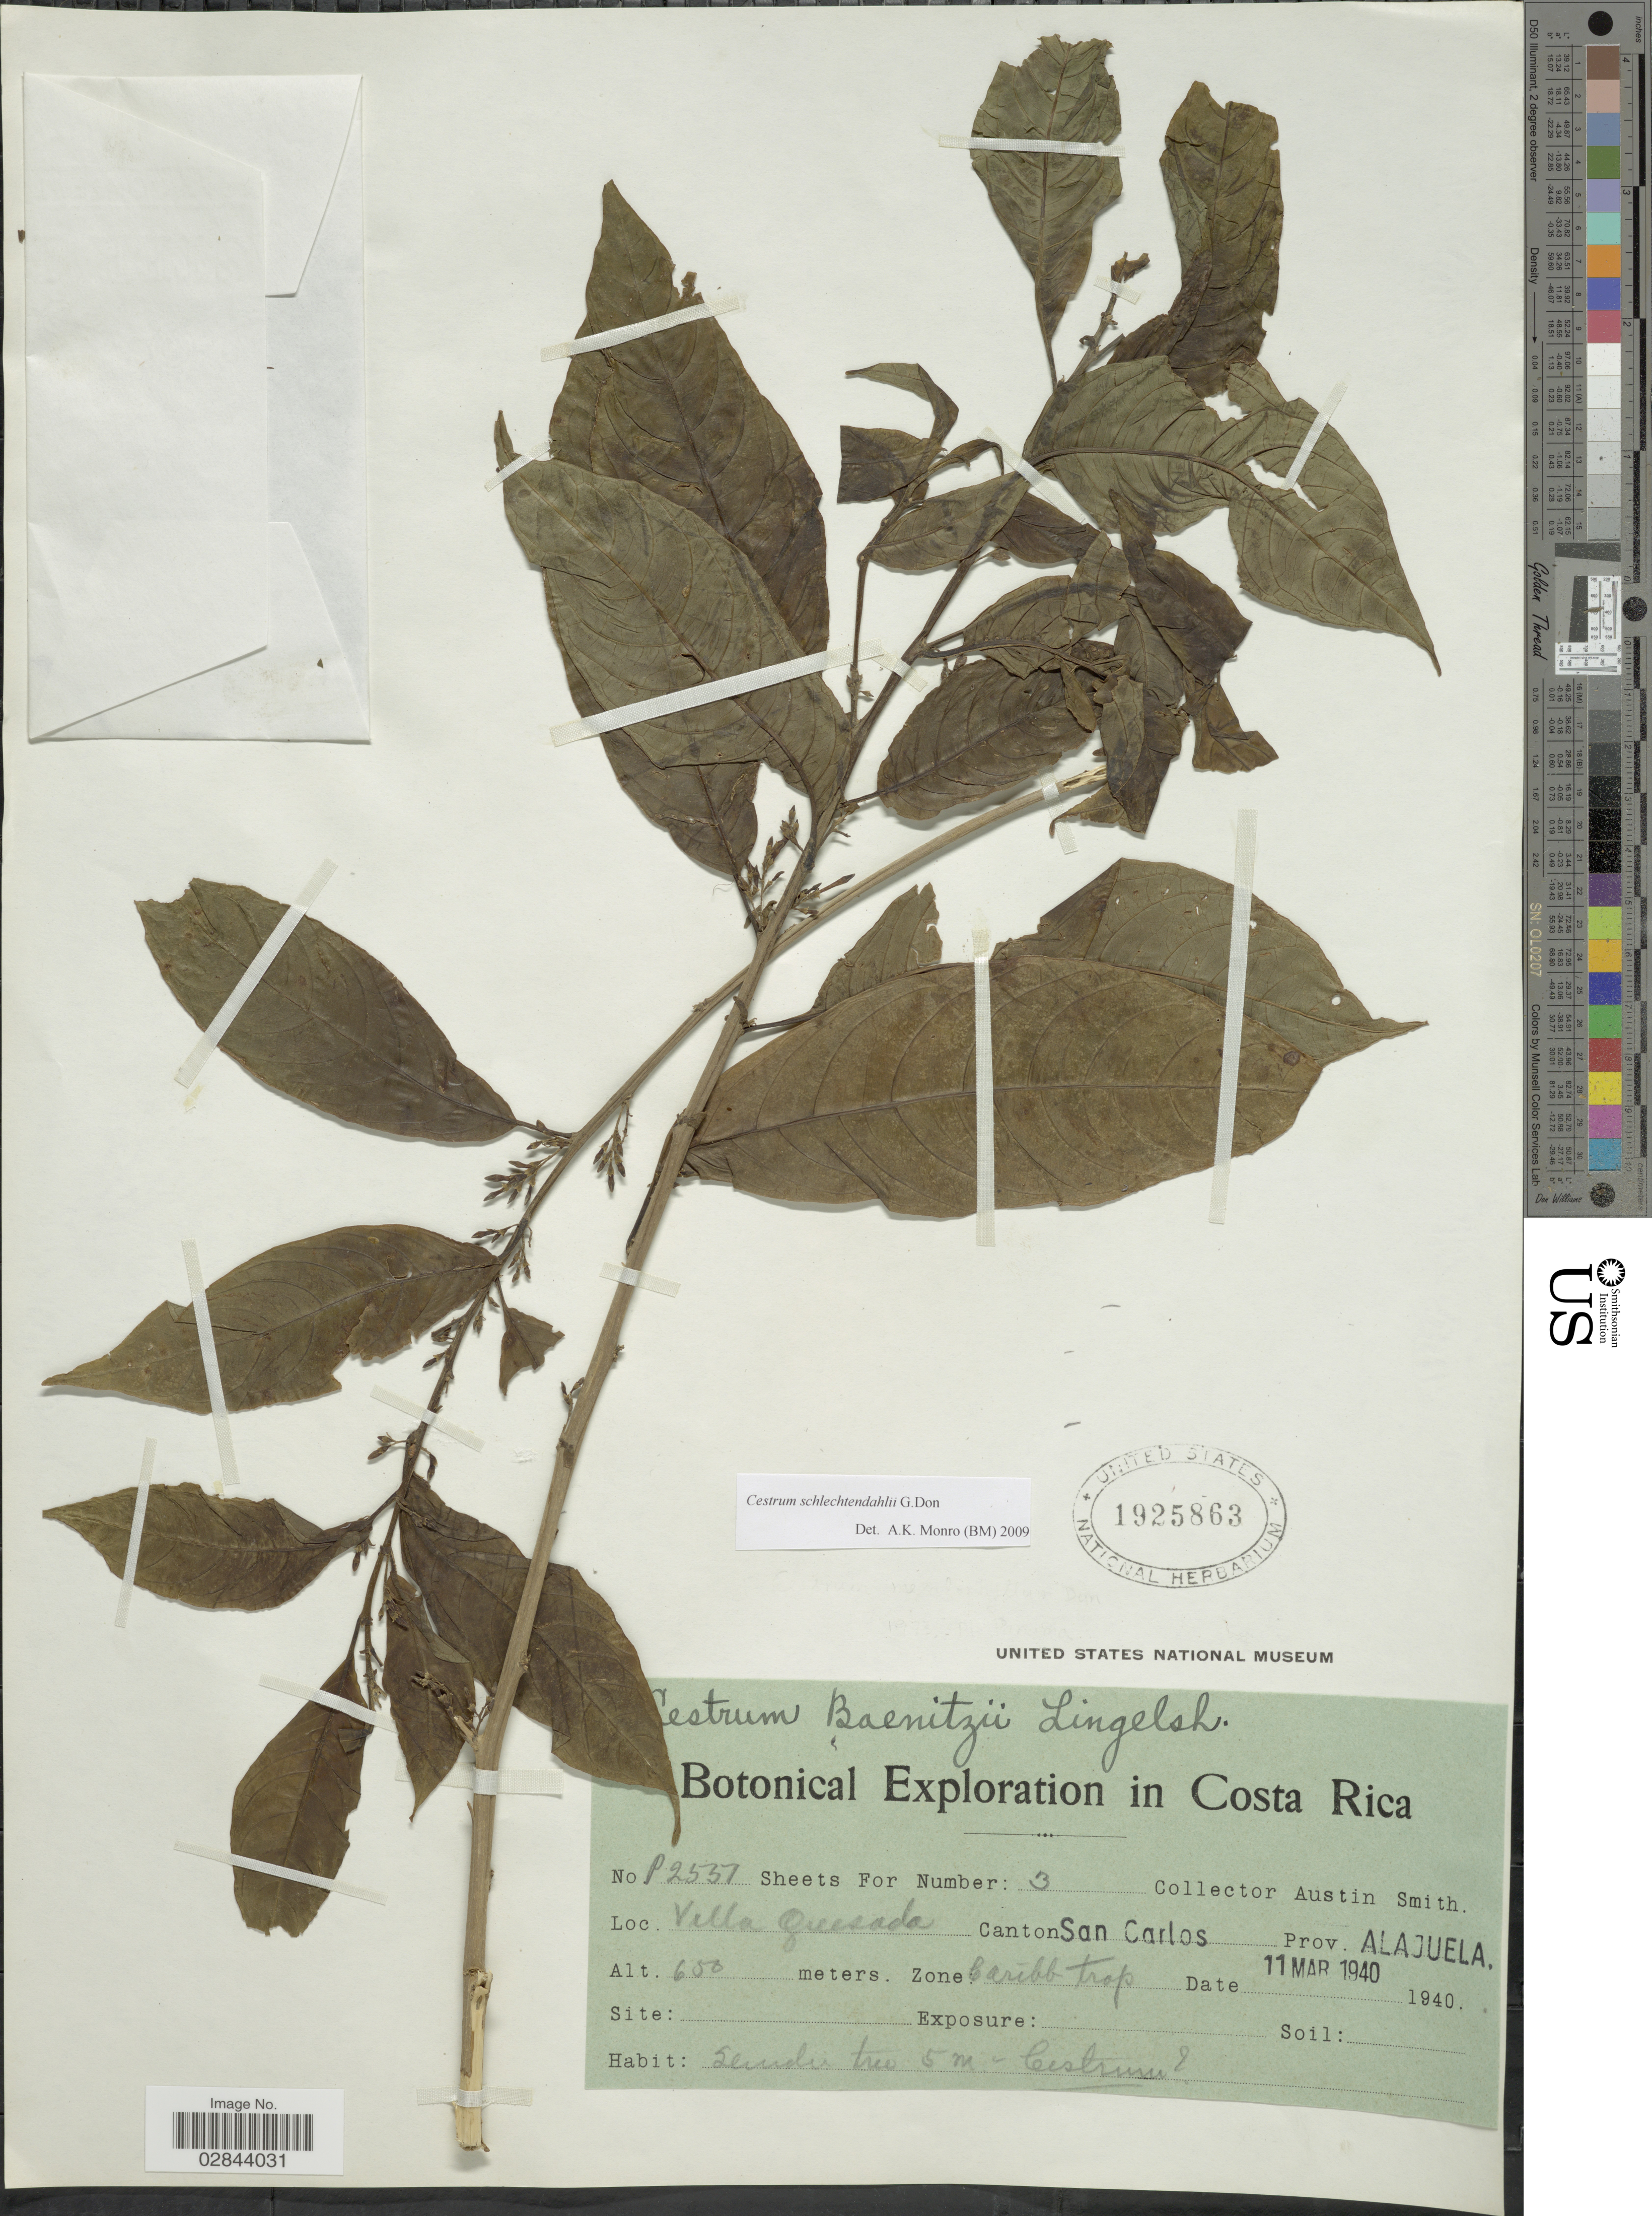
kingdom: Plantae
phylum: Tracheophyta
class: Magnoliopsida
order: Solanales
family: Solanaceae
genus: Cestrum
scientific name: Cestrum schlechtendahlii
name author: G. Don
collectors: Aust P. Smith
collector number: P 2551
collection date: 1940-03-11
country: Costa Rica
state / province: Alajuela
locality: Villa Quesada, Canton San Carlos, Prov. Alajuela.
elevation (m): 650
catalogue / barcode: US 1925863